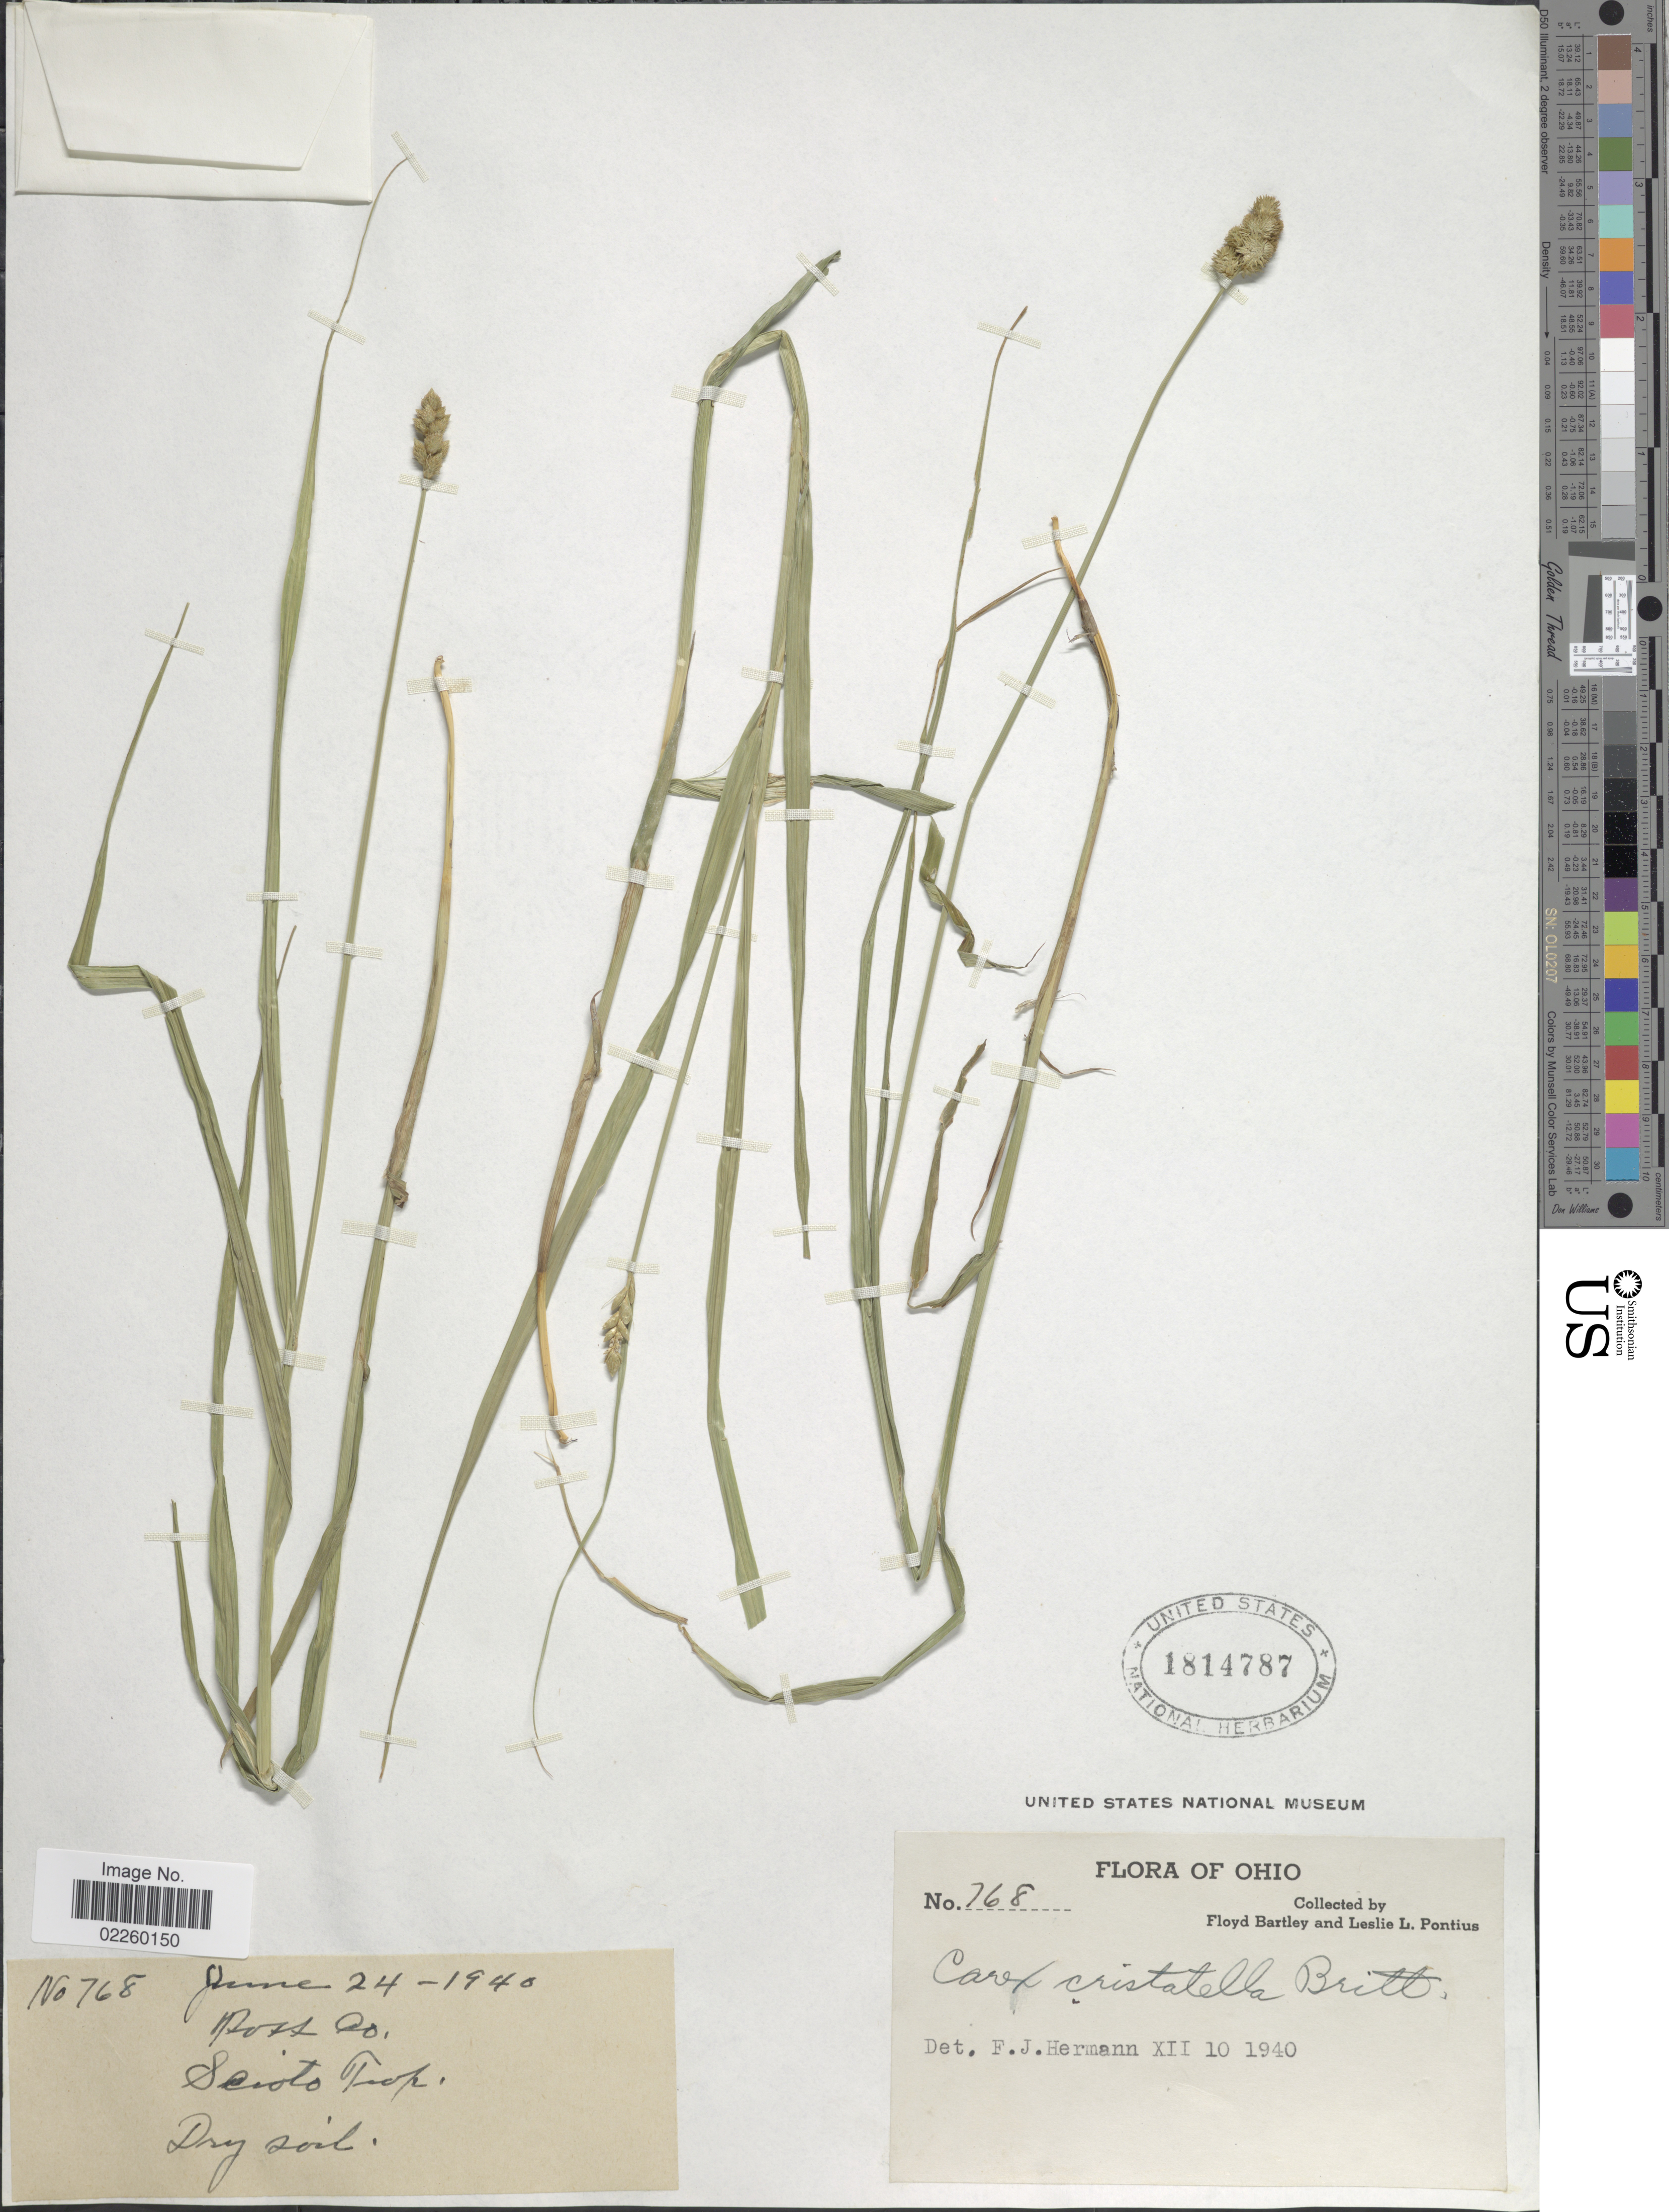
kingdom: Plantae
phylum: Tracheophyta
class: Liliopsida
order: Poales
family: Cyperaceae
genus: Carex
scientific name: Carex cristatella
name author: Britton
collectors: F. Bartley & L. Pontius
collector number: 768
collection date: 1940-06-24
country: United States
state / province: Ohio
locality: Ross Co. Scioto Twp.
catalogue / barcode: US 1814787